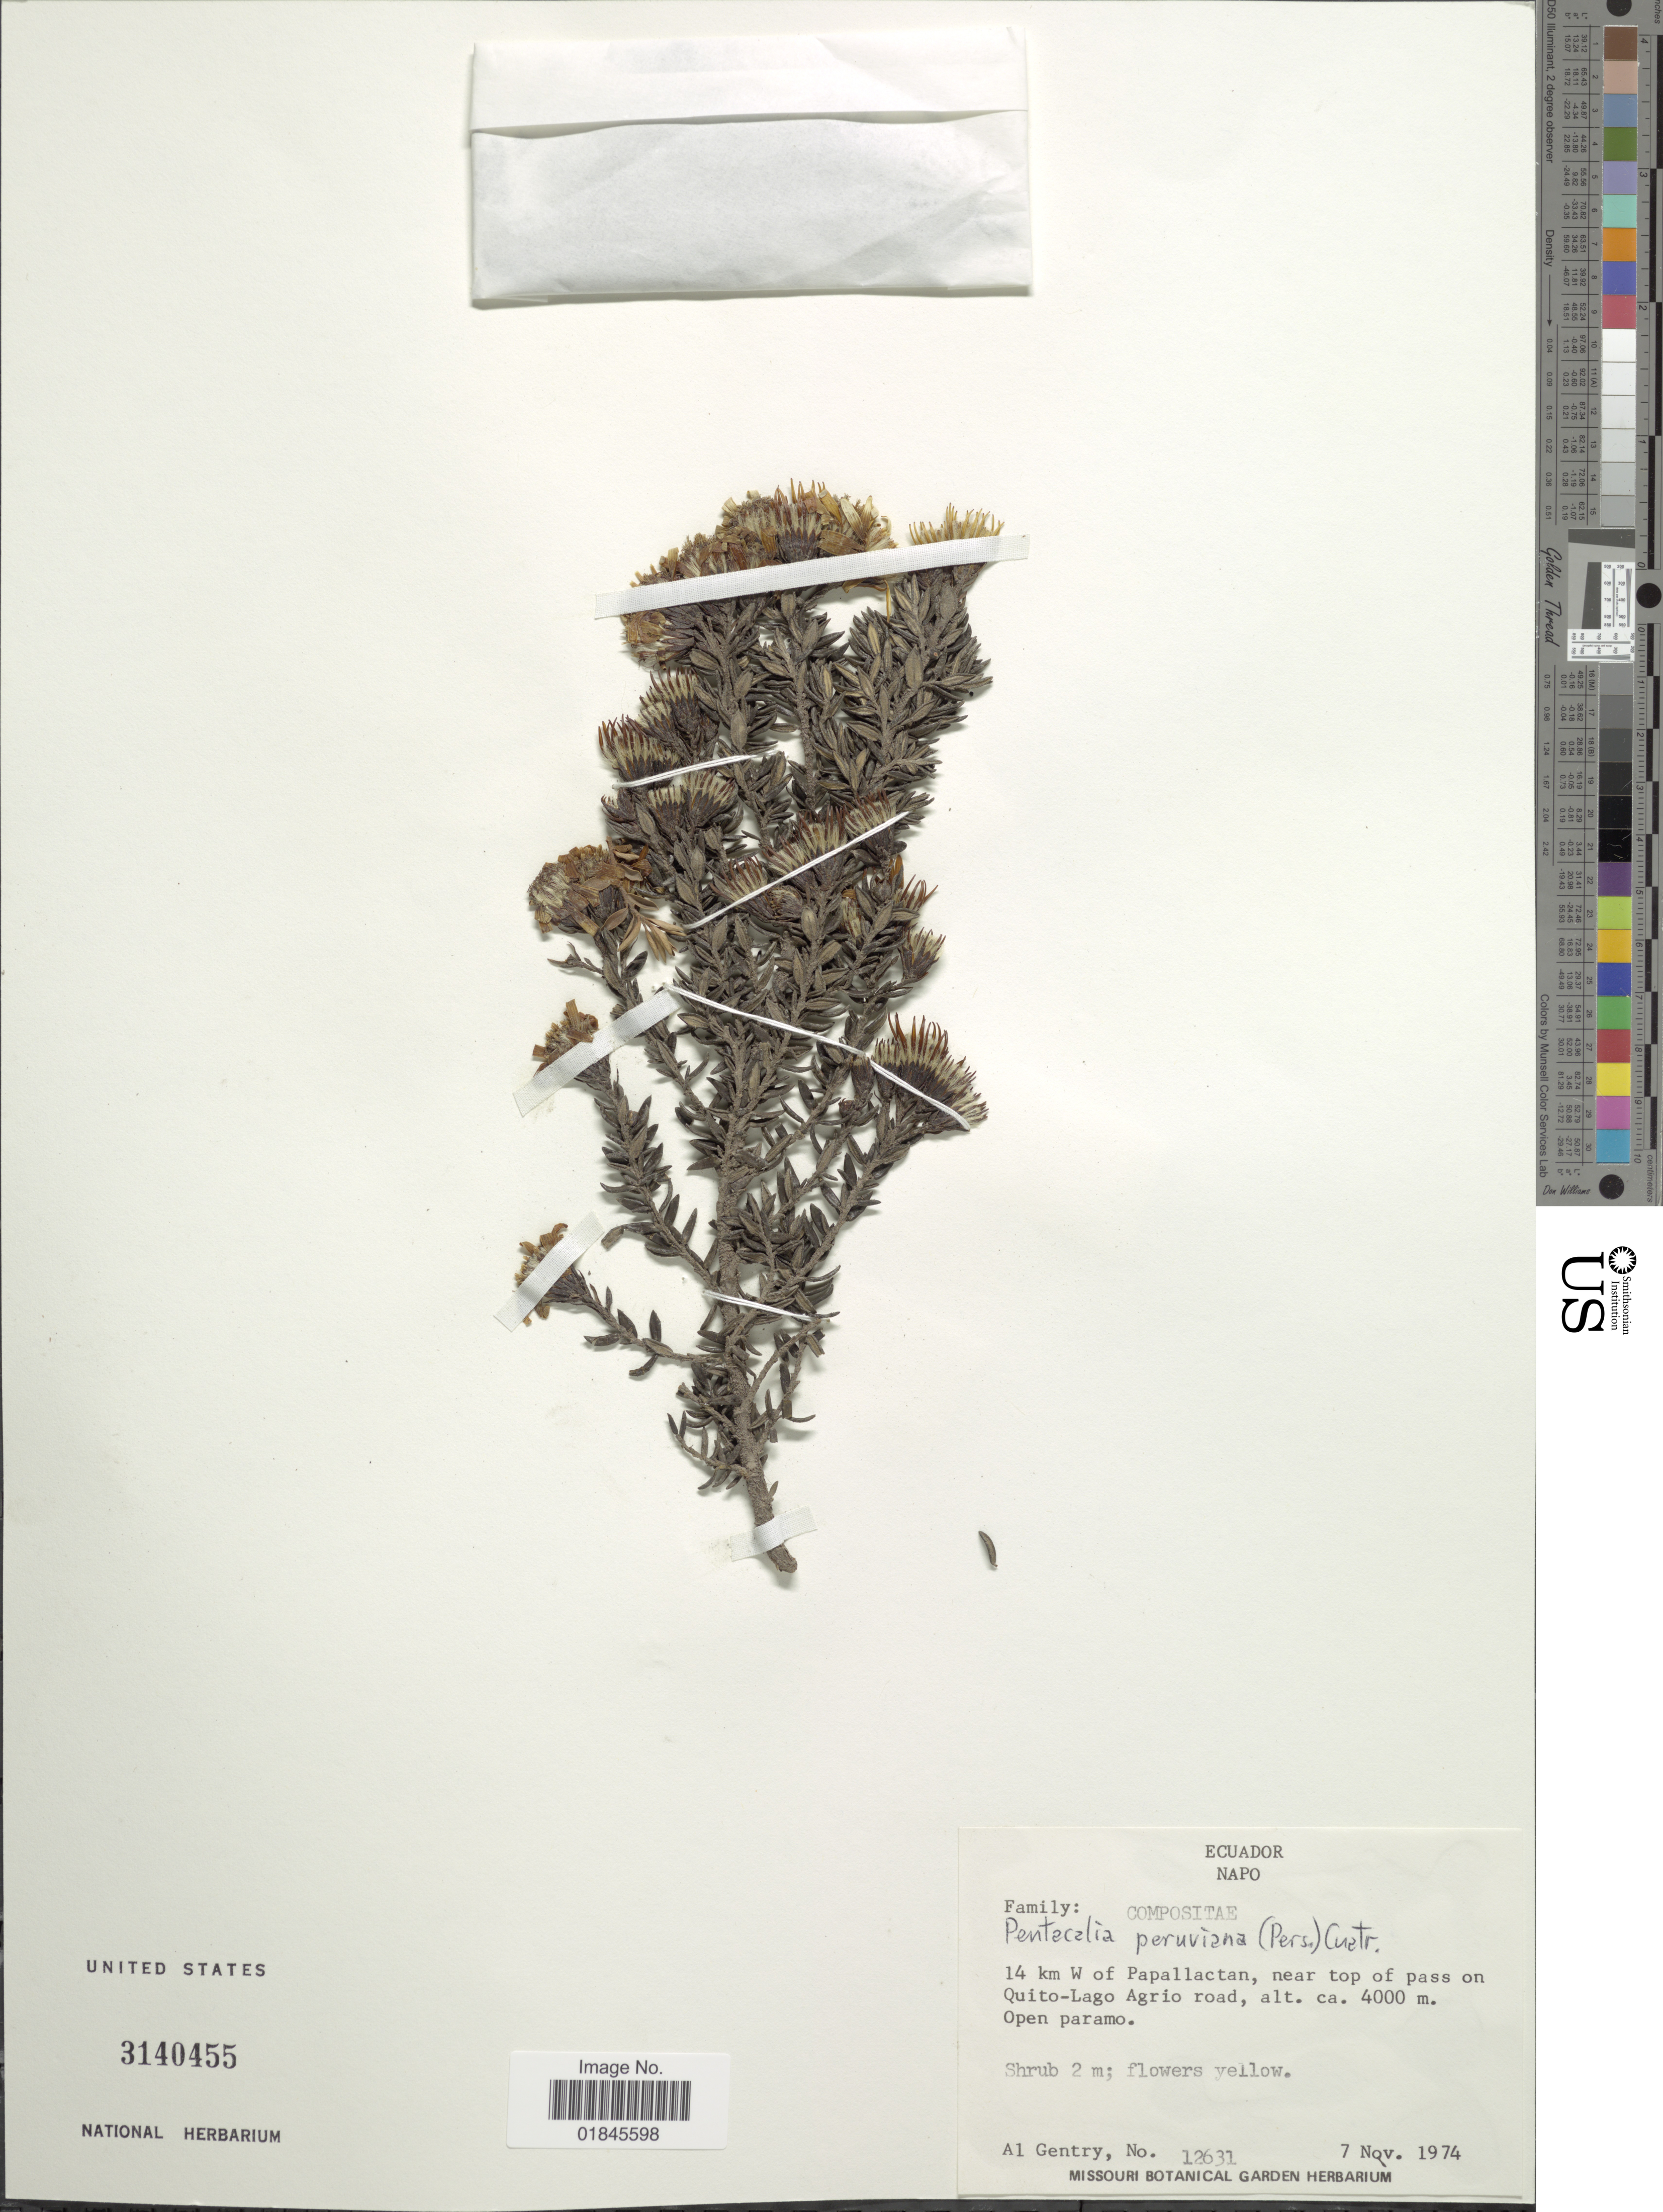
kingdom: Plantae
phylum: Tracheophyta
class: Magnoliopsida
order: Asterales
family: Asteraceae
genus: Pentacalia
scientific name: Pentacalia peruviana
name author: (Pers.) Cuatrec.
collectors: A. H. Gentry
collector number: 12631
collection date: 1974-11-07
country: Ecuador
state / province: Napo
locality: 14 km W of Papallactan, near top of pass on Quito-Lago Agrio road.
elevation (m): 4000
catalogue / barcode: US 3140455